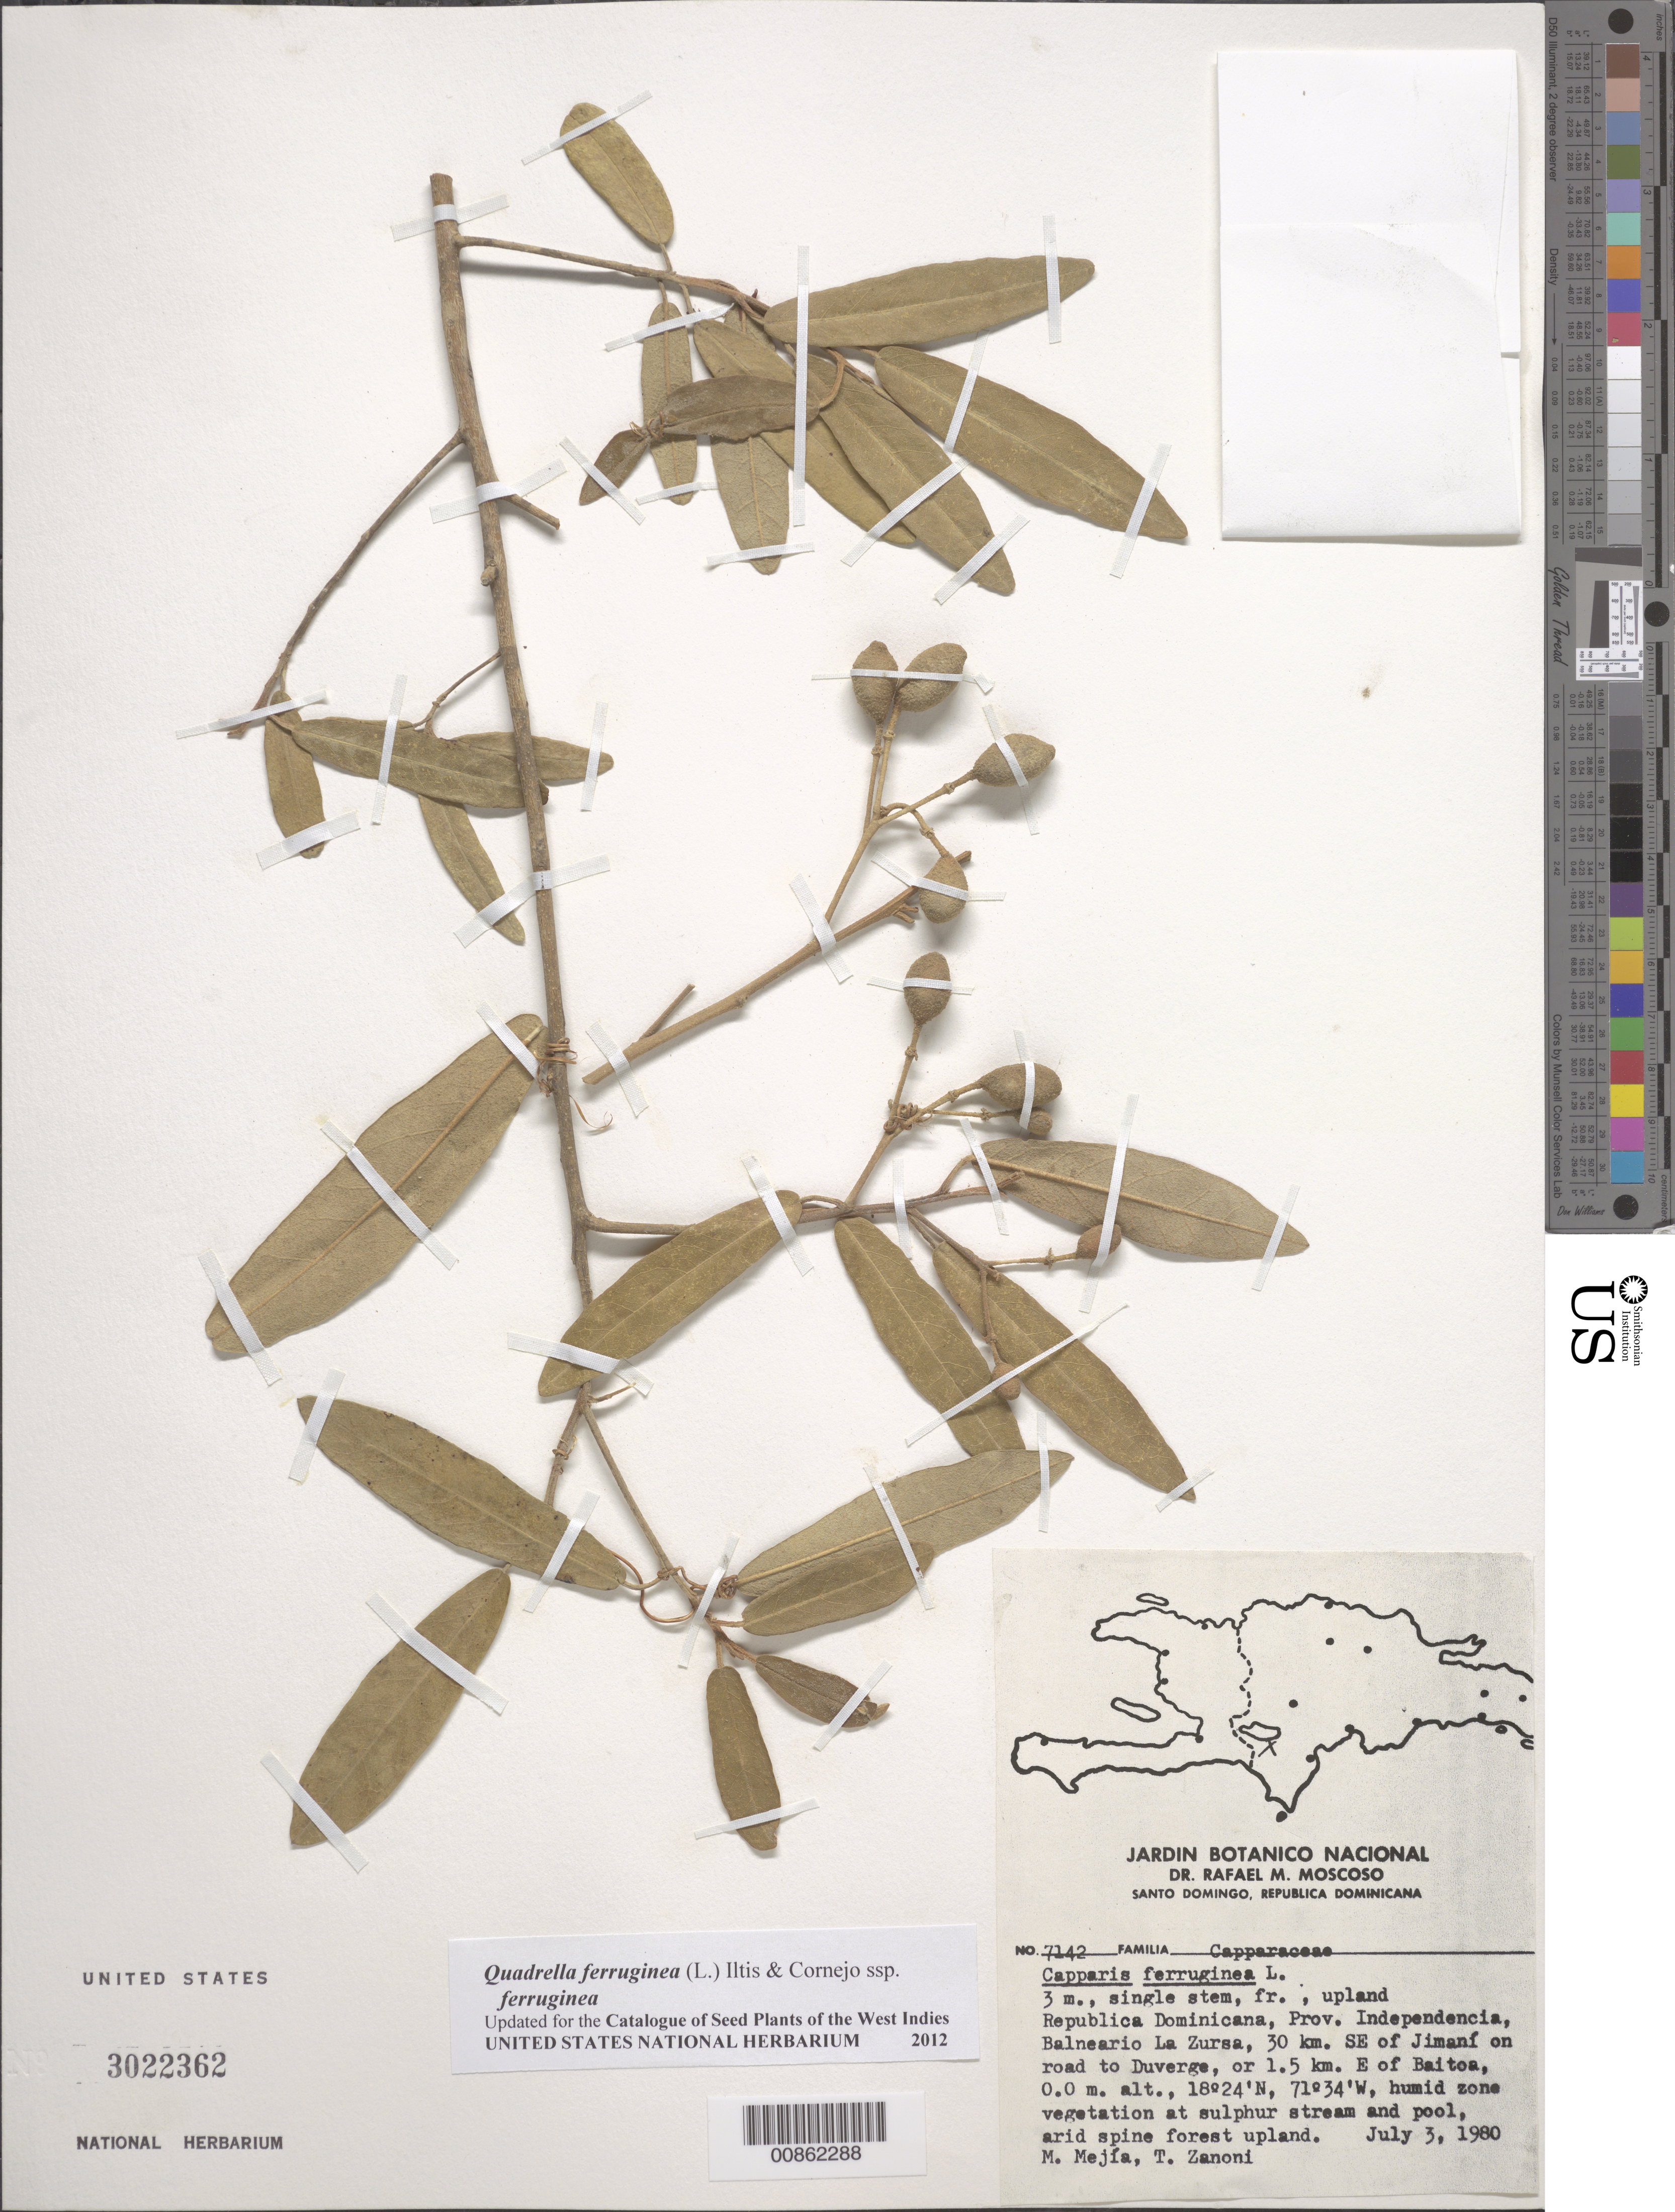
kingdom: Plantae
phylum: Tracheophyta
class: Magnoliopsida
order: Brassicales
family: Capparaceae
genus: Quadrella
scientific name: Quadrella ferruginea subsp. ferruginea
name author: (L.) Cornejo & Iltis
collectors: M. Mejia & T. A. Zanoni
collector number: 7142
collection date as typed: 03 Jul 1980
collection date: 1980-07-03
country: Dominican Republic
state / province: Independencia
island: Hispaniola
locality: Balneario La Zursa, 30 km. SE of Jimaní on road to Duverge, or 1.5 km E of Baitoa.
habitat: Humid zone vegetation at sulphur stream and pool, arid spine forest upland.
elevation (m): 0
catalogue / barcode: US 3022362